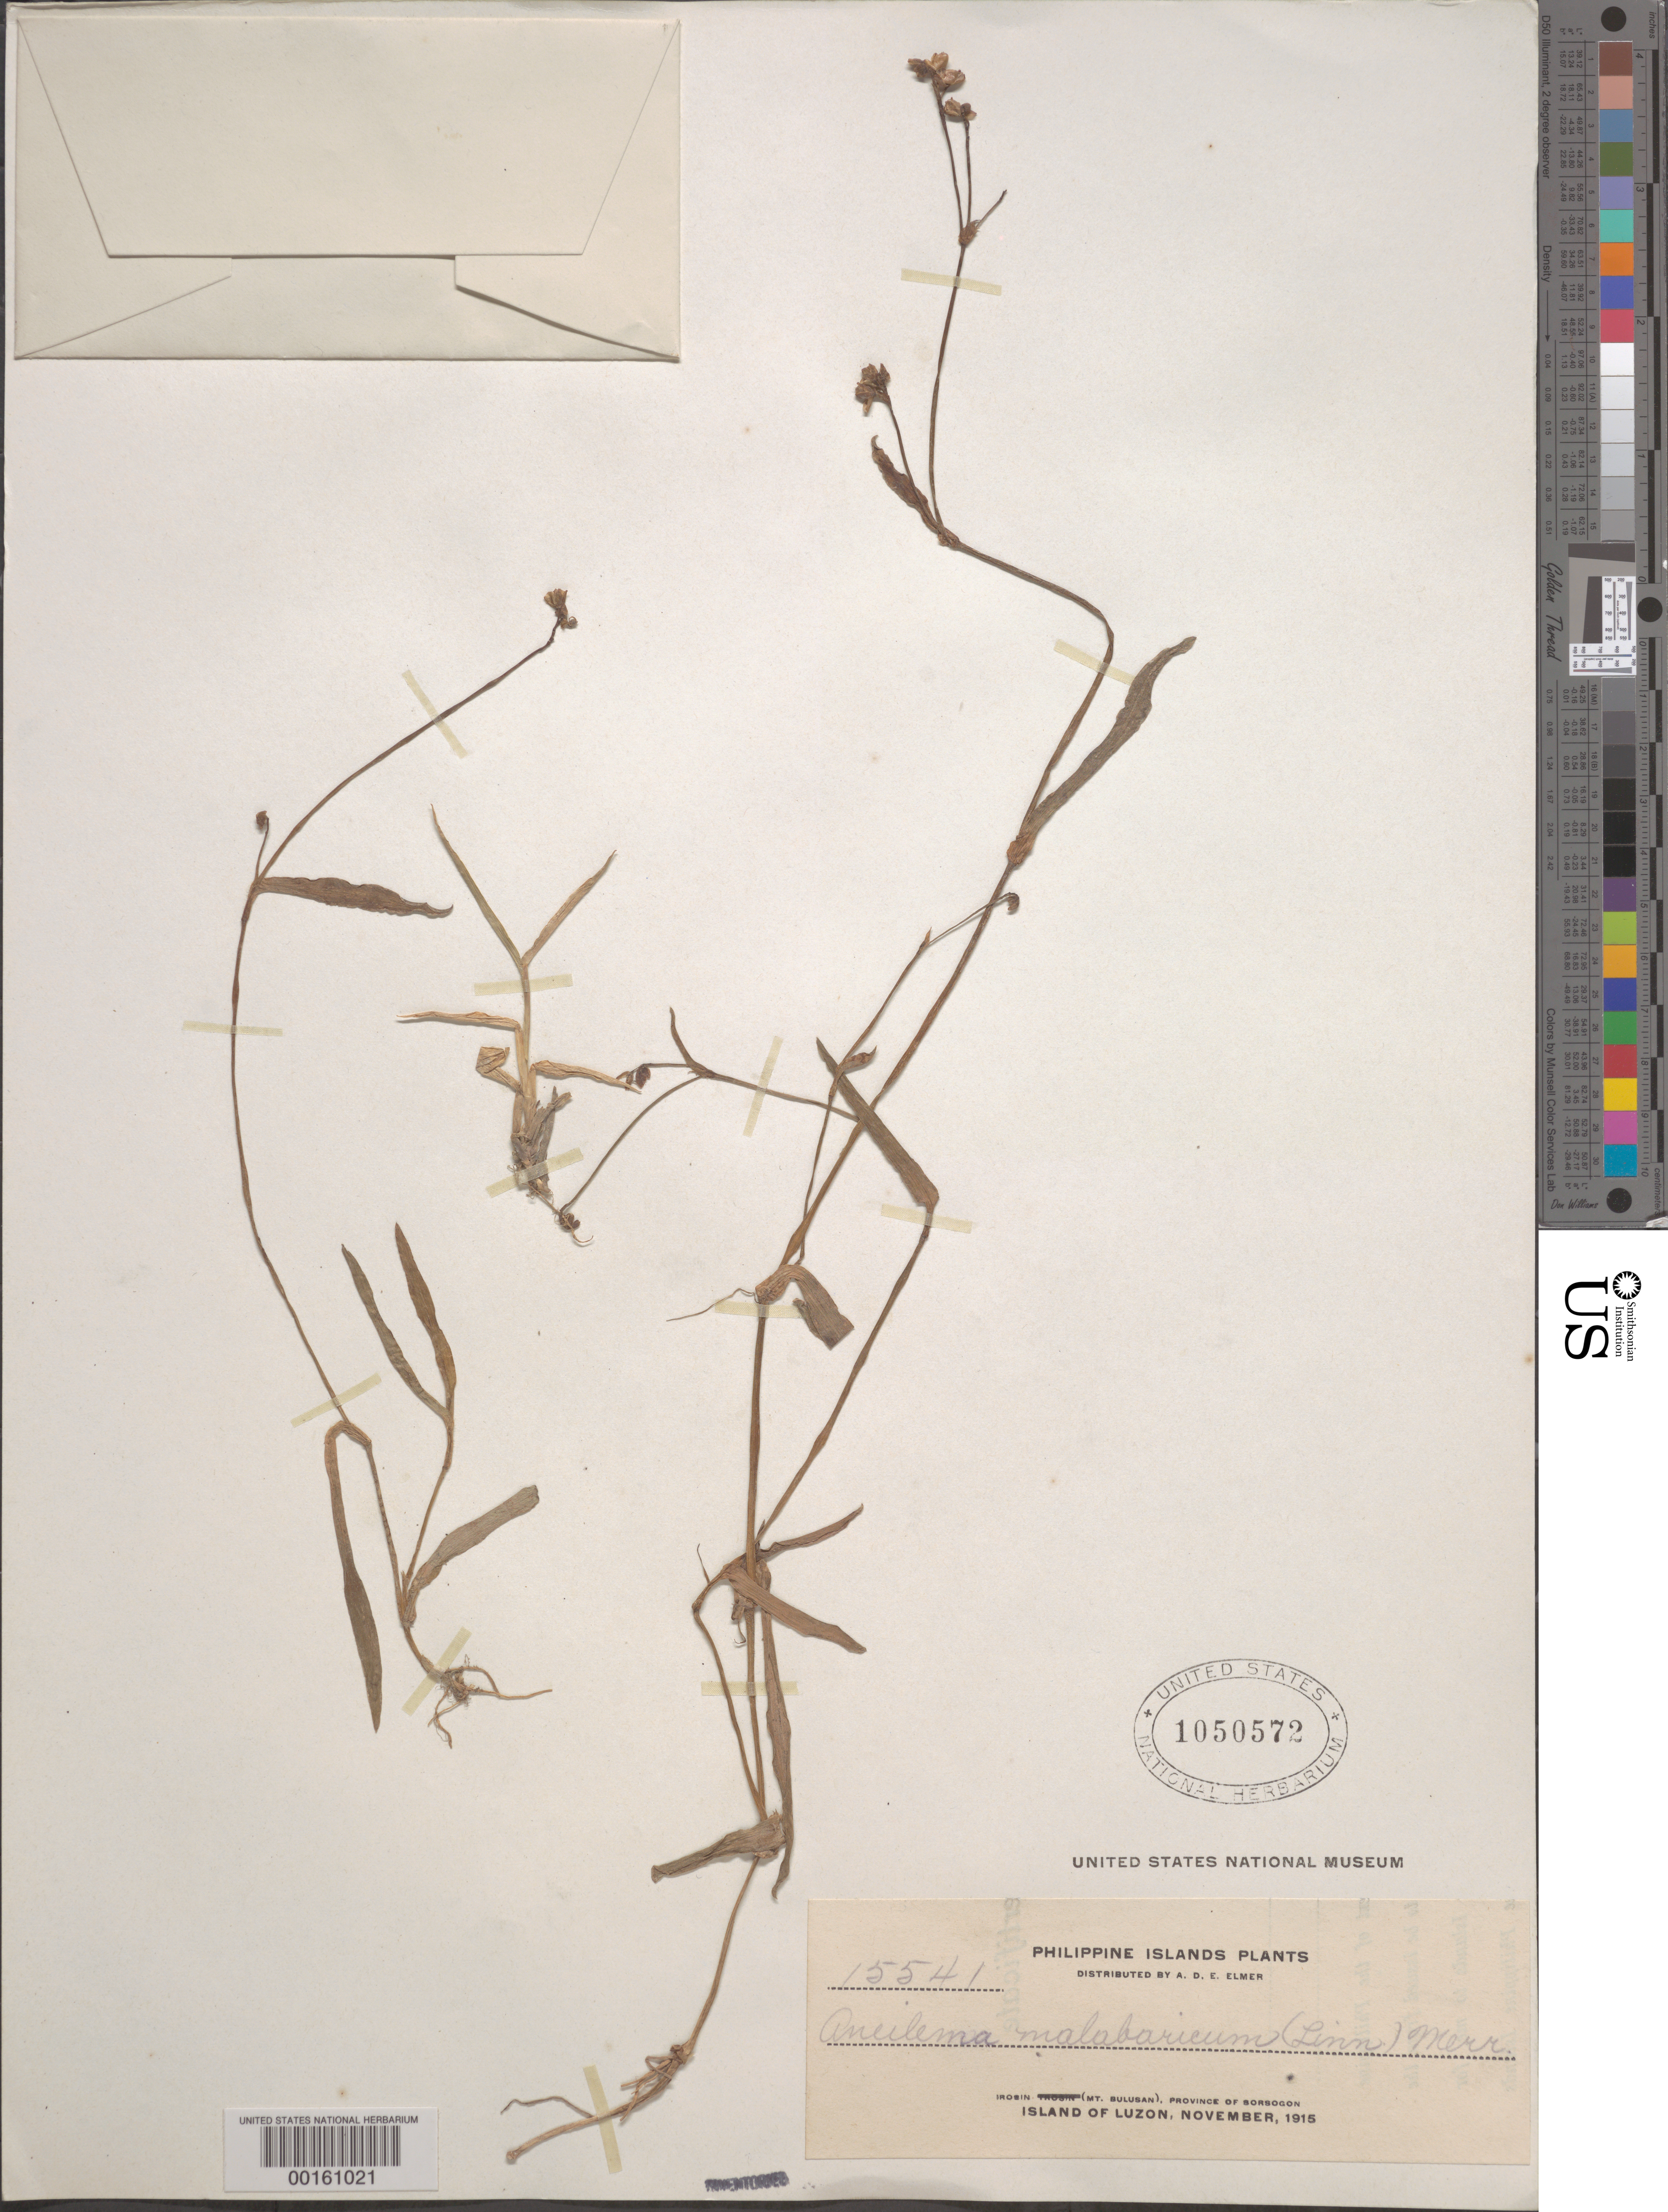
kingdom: Plantae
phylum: Tracheophyta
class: Liliopsida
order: Commelinales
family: Commelinaceae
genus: Murdannia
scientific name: Murdannia nudiflora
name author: (L.) Brenan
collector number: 15541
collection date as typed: Nov 1915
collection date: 1915-11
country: Philippines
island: Luzon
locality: Luzon island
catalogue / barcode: US 1050572